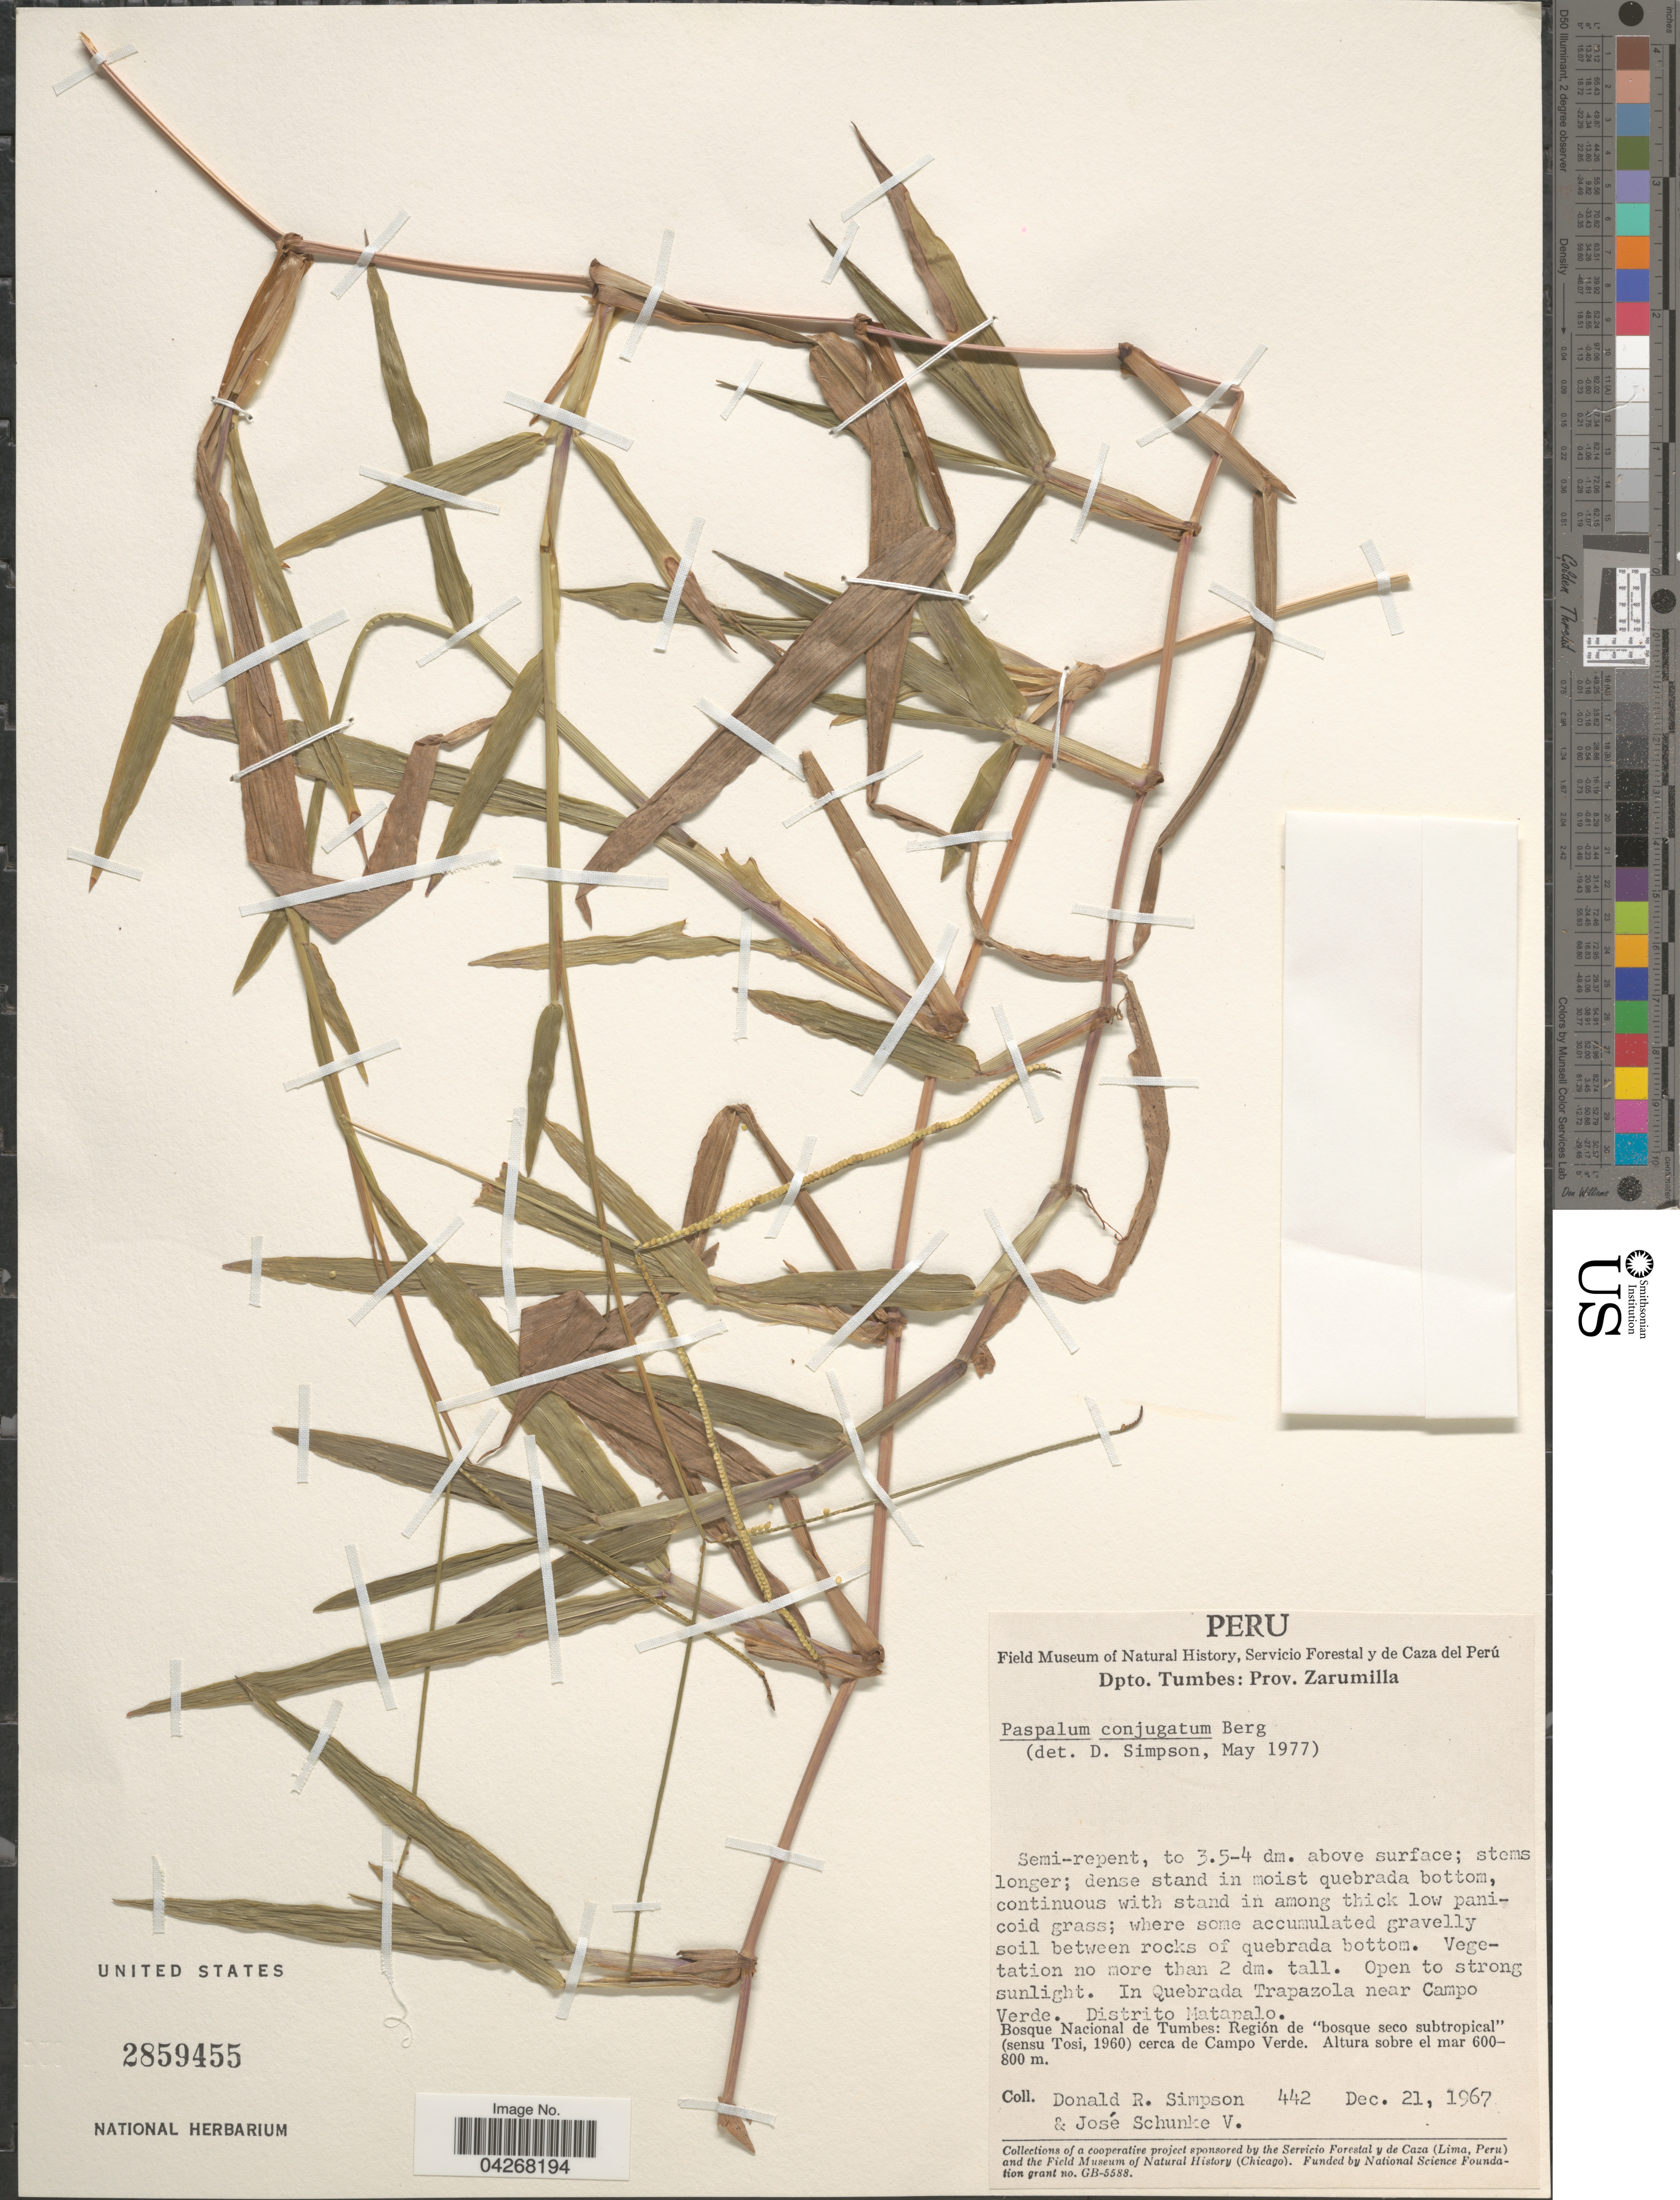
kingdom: Plantae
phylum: Tracheophyta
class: Liliopsida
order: Poales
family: Poaceae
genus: Paspalum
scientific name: Paspalum conjugatum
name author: P.J. Bergius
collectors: D. R. Simpson & J. Schunke Vigo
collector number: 442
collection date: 1967-12-21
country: Peru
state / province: Tumbes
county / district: Zarumilla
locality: Dpto. Tumbes: Prov. Zarumilla. In Quebrada Trapazola near Campo Verde. Distrito Matapalo. Bosque Nacional de Tumbes: Región de "bosque seco subtropical" (sensu Tosi, 1960) cerca de Campo Verde.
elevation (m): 600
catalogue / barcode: US 2859455